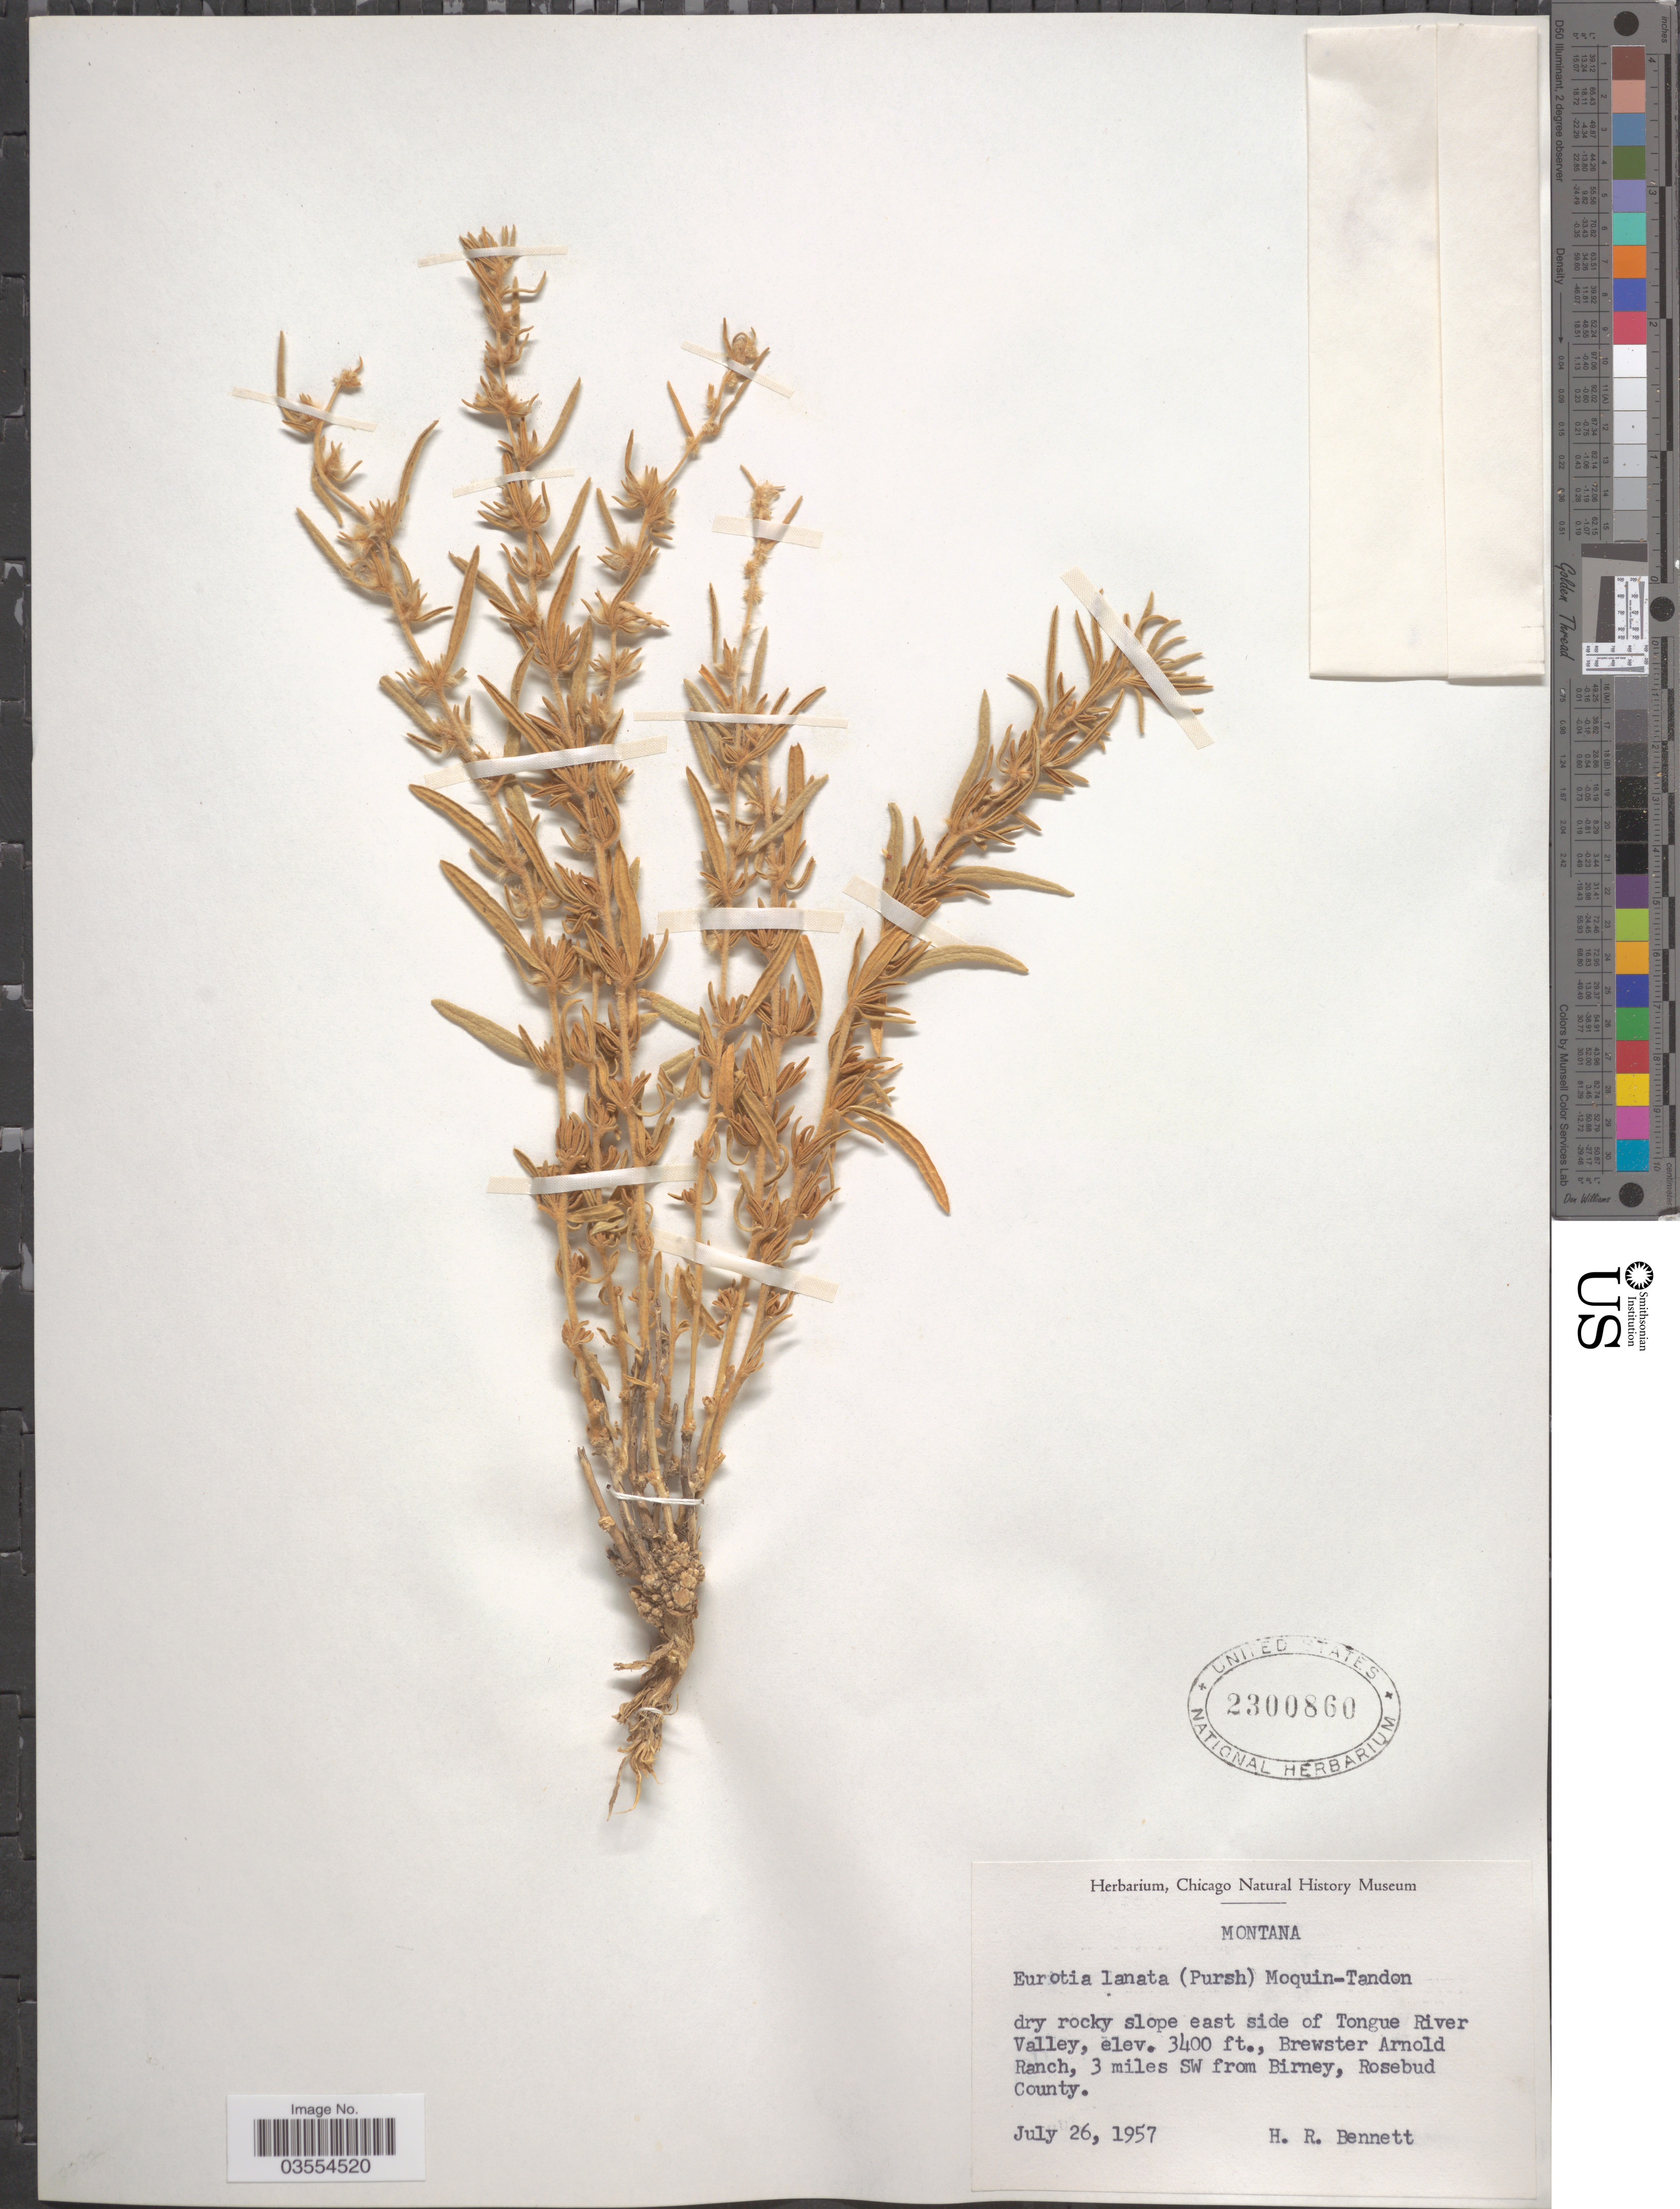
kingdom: Plantae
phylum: Tracheophyta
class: Magnoliopsida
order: Caryophyllales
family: Amaranthaceae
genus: Krascheninnikovia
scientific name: Krascheninnikovia lanata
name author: (Pursh) A. Meeuse & A.Smit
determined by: U.S. National Herbarium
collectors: H. R. Bennett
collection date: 1957-07-26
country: United States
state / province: Montana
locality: Dry rocky slope east side of Tongue River Valley. Brewster Arnold Ranch, 3 miles SW from Birney, Rosebud County.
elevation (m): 1036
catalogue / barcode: US 2300860